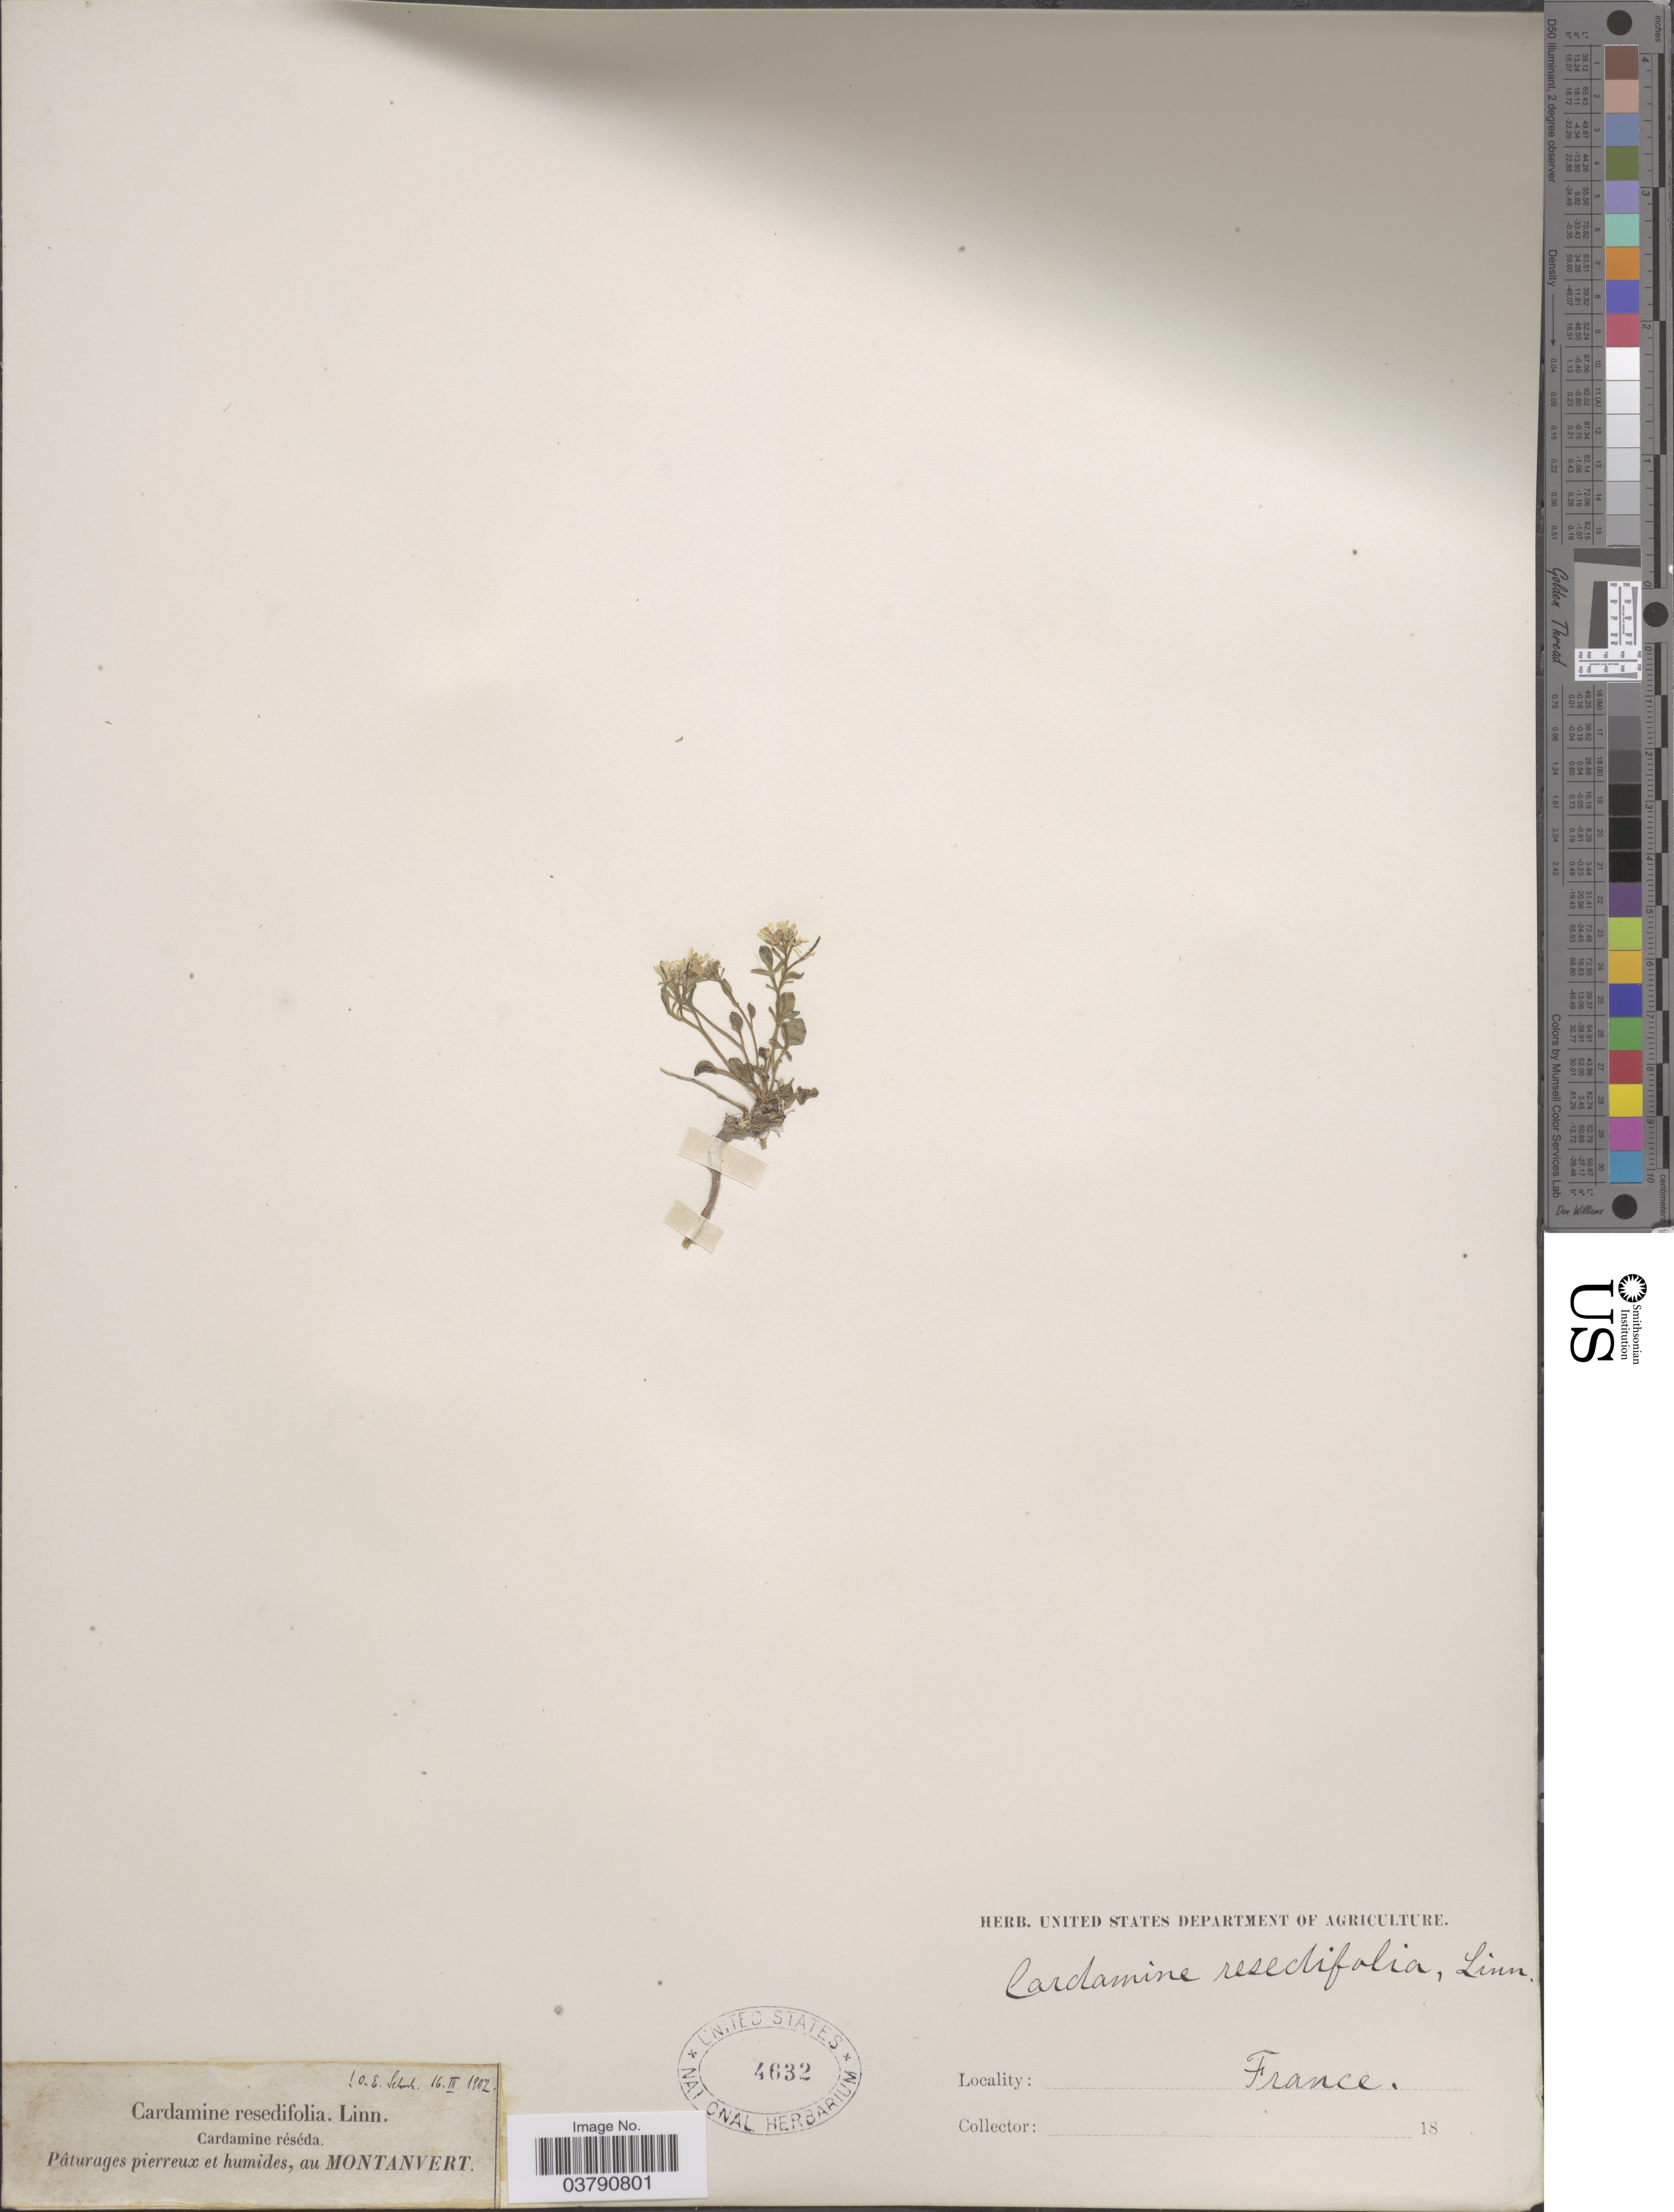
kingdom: Plantae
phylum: Tracheophyta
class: Magnoliopsida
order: Brassicales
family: Brassicaceae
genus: Cardamine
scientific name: Cardamine resedifolia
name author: L.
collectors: Facchini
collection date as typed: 18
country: France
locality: Pâturages pierreux et humides, au Montanvert.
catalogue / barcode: US 4632